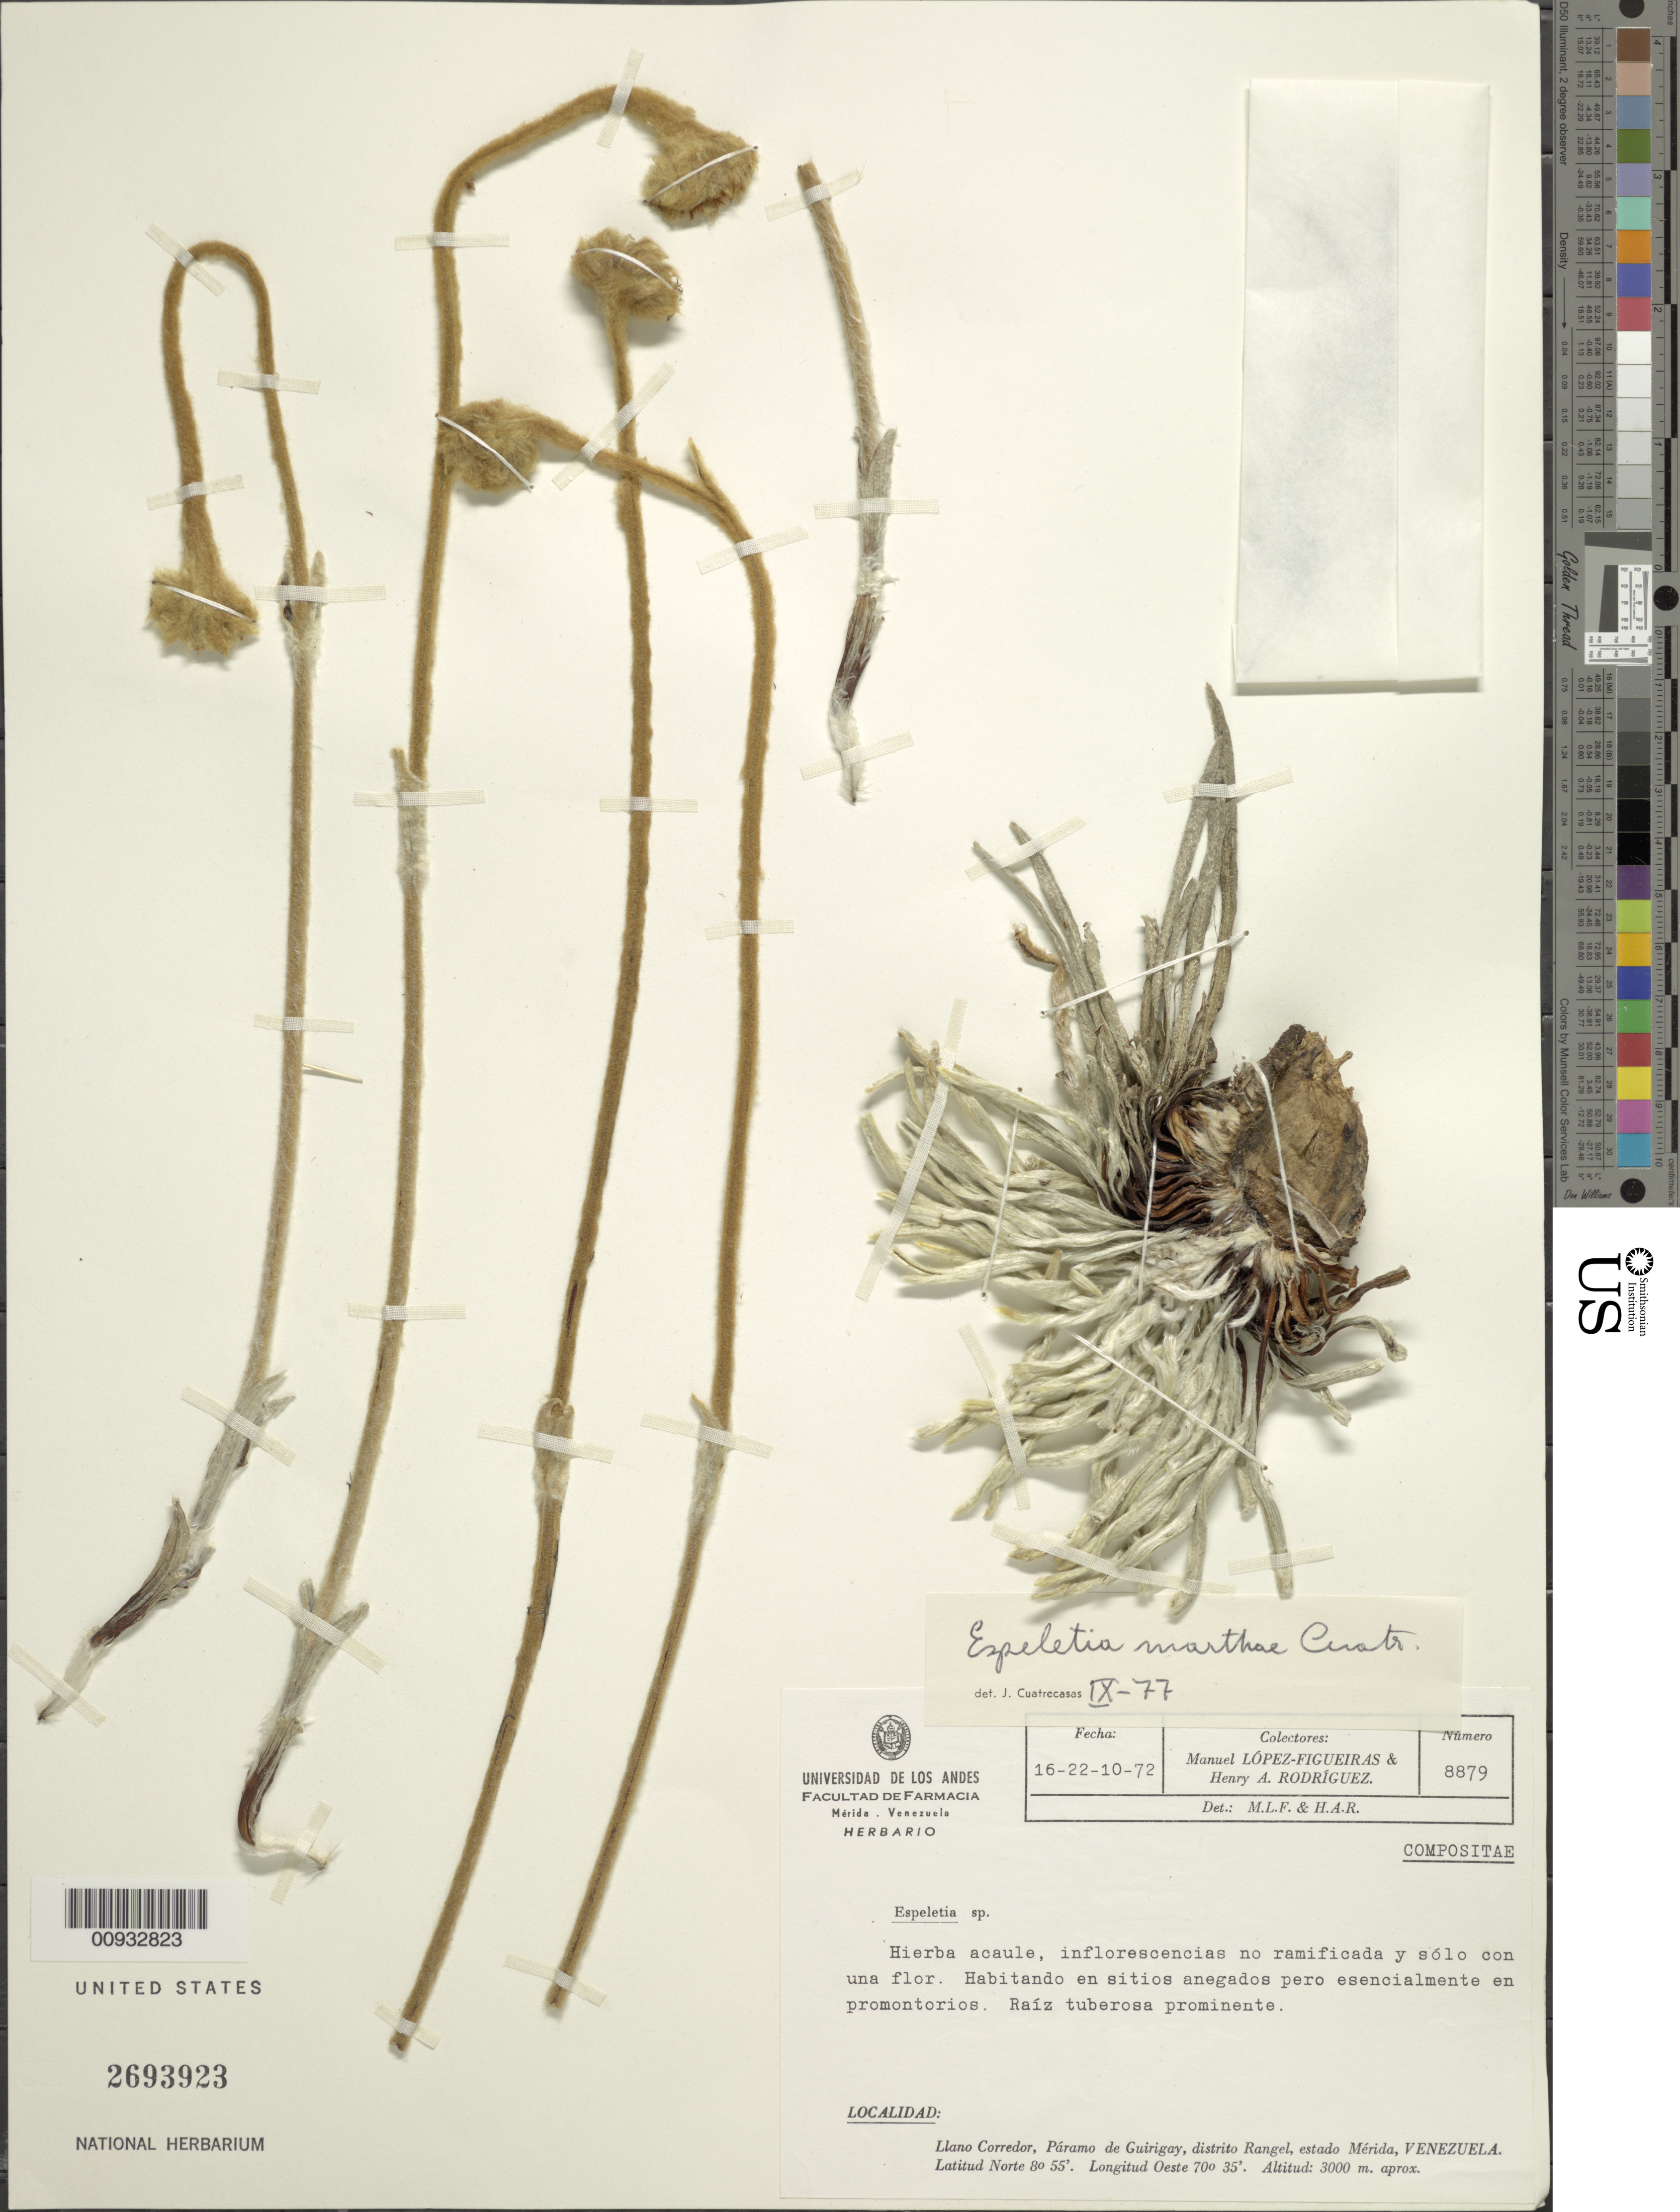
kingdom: Plantae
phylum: Tracheophyta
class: Magnoliopsida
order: Asterales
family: Asteraceae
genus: Espeletia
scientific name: Espeletia marthae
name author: Cuatrec.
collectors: M. López Figueiras & H. A. Rodriguez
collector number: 8879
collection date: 1972-10-16/1972-10-22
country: Venezuela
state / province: Mérida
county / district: Rangel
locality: Páramo de Guirigay. Llano Corredor.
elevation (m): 3000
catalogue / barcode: US 2693923